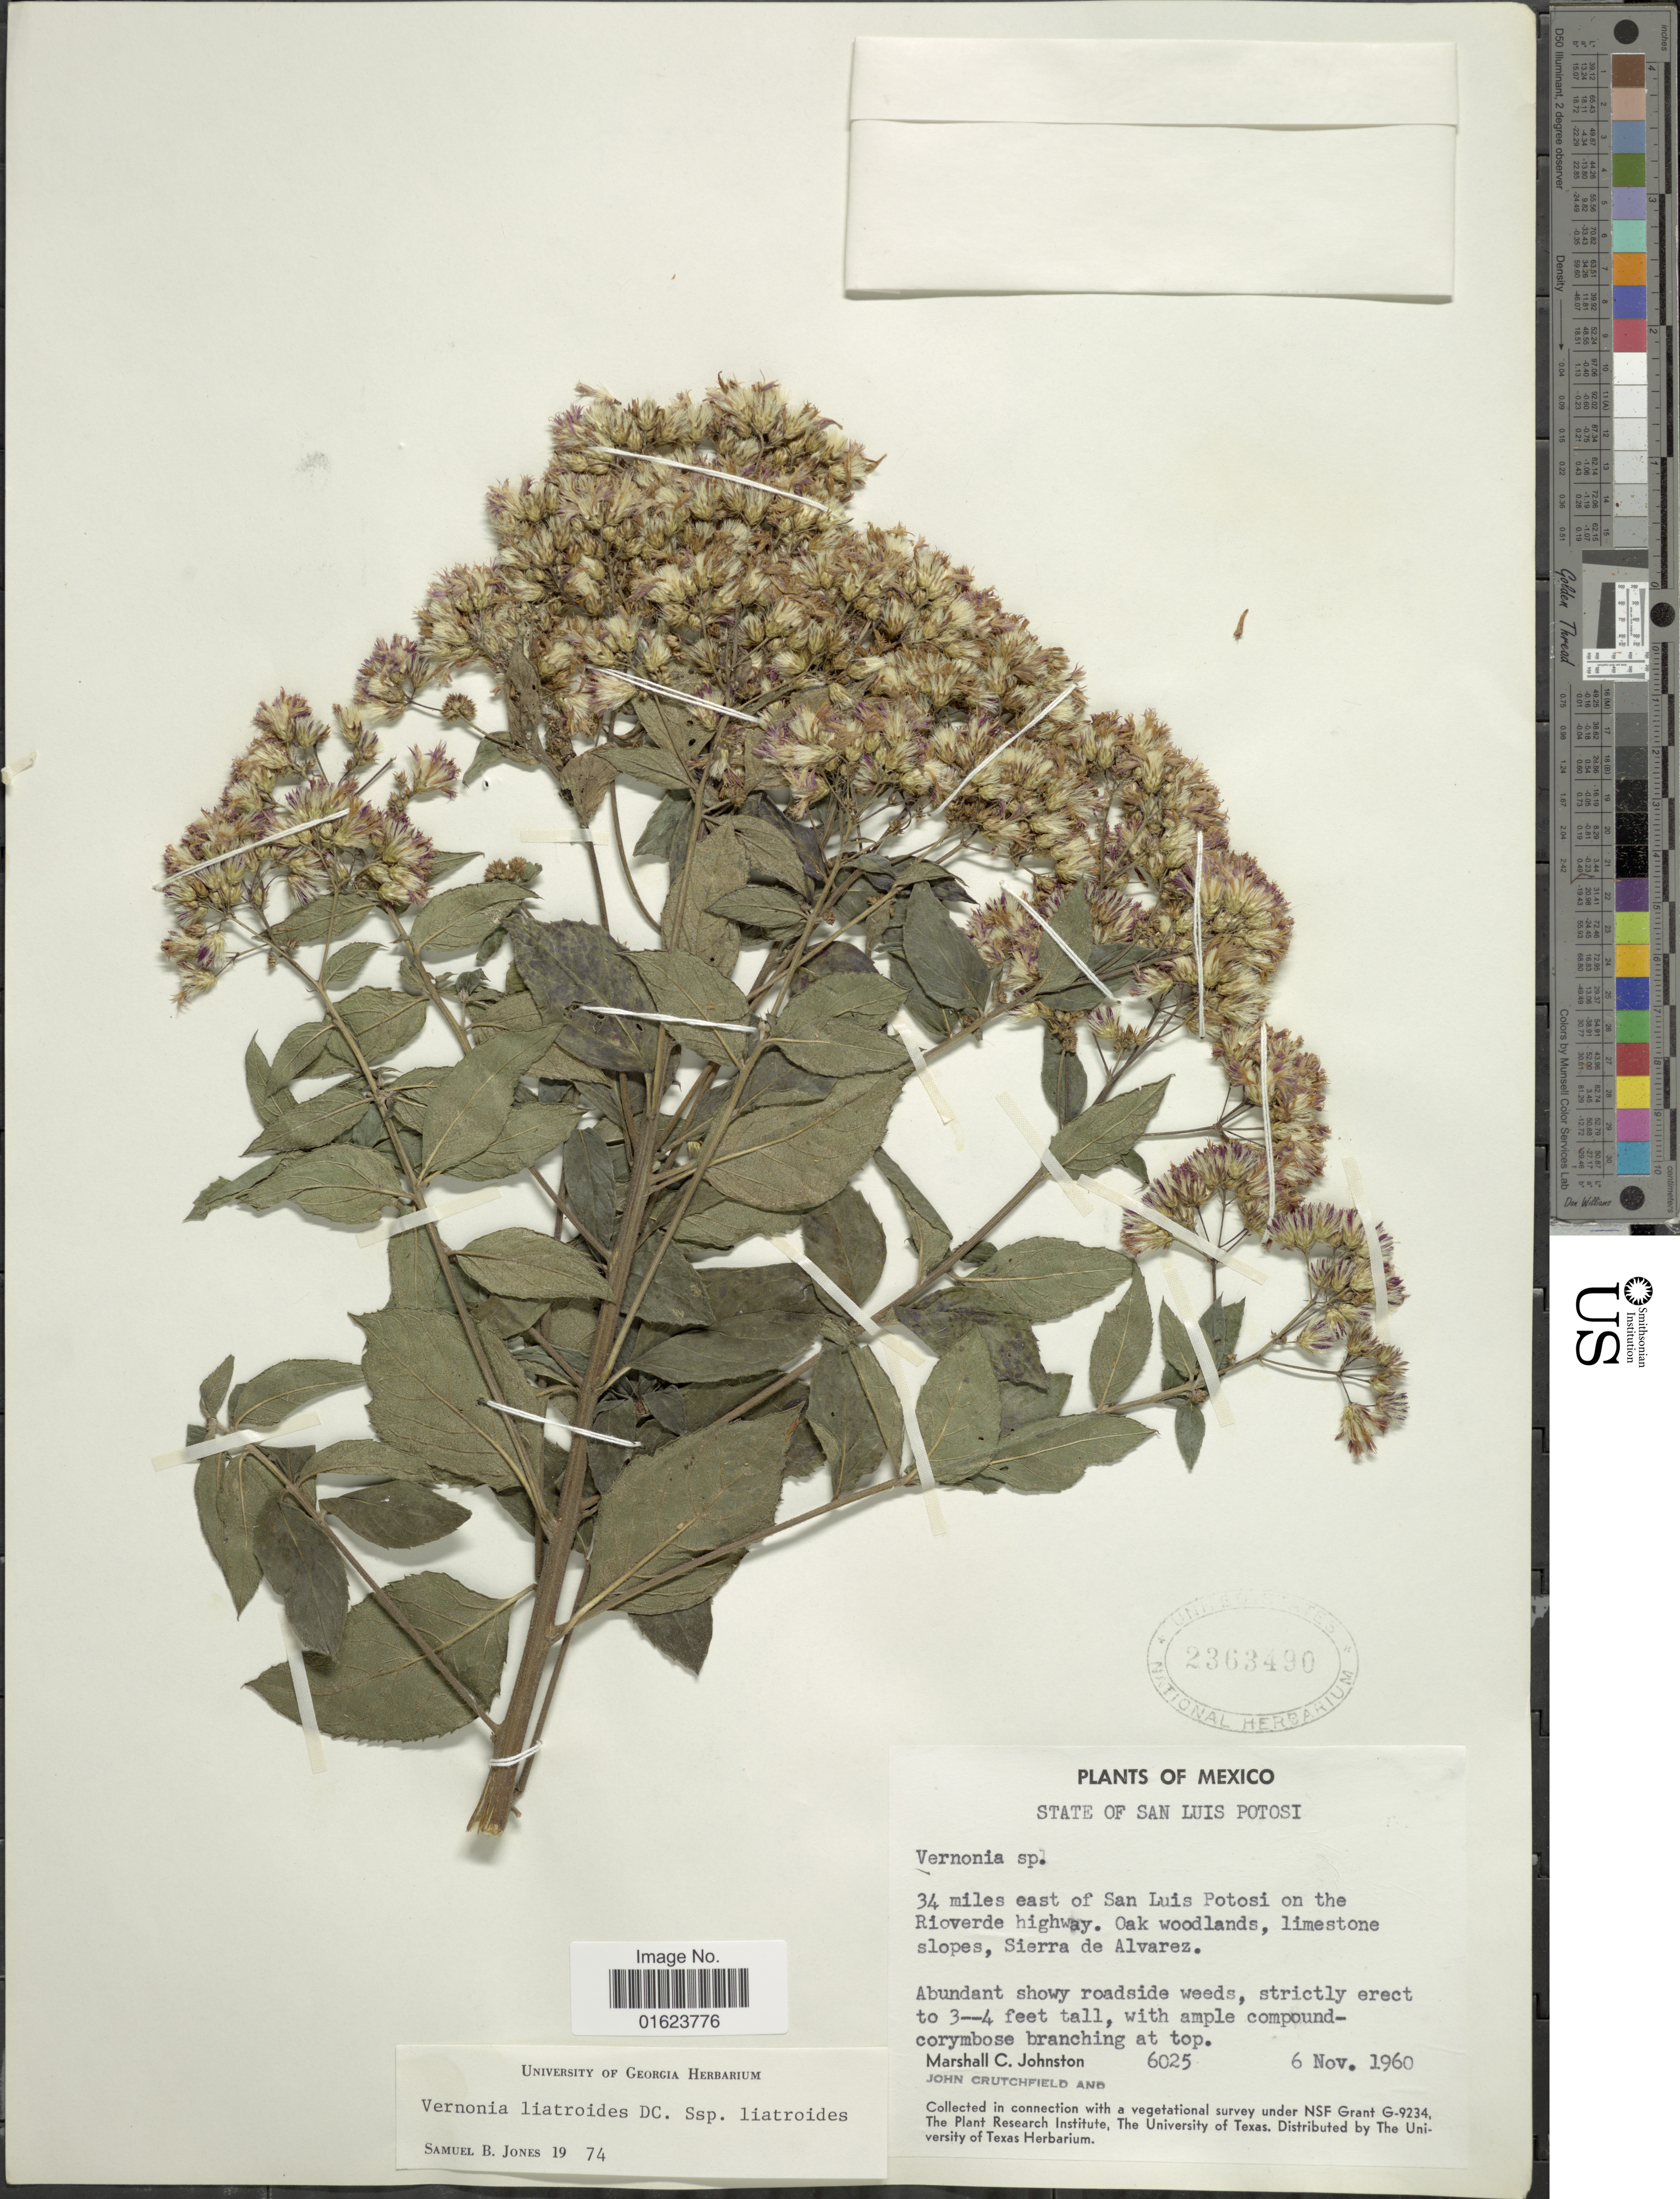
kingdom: Plantae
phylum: Tracheophyta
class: Magnoliopsida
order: Asterales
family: Asteraceae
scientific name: Vickianthus liatroides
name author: (DC.) H. Rob.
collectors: M. Johnston & J. Crutchfield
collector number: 6025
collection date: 1960-11-06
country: Mexico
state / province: San Luis Potosí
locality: State of San Luis Potosi. 34 miles east of San Luis Potosi on the Rioverde highway, Sierra de Alvarez.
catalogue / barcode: US 2363490